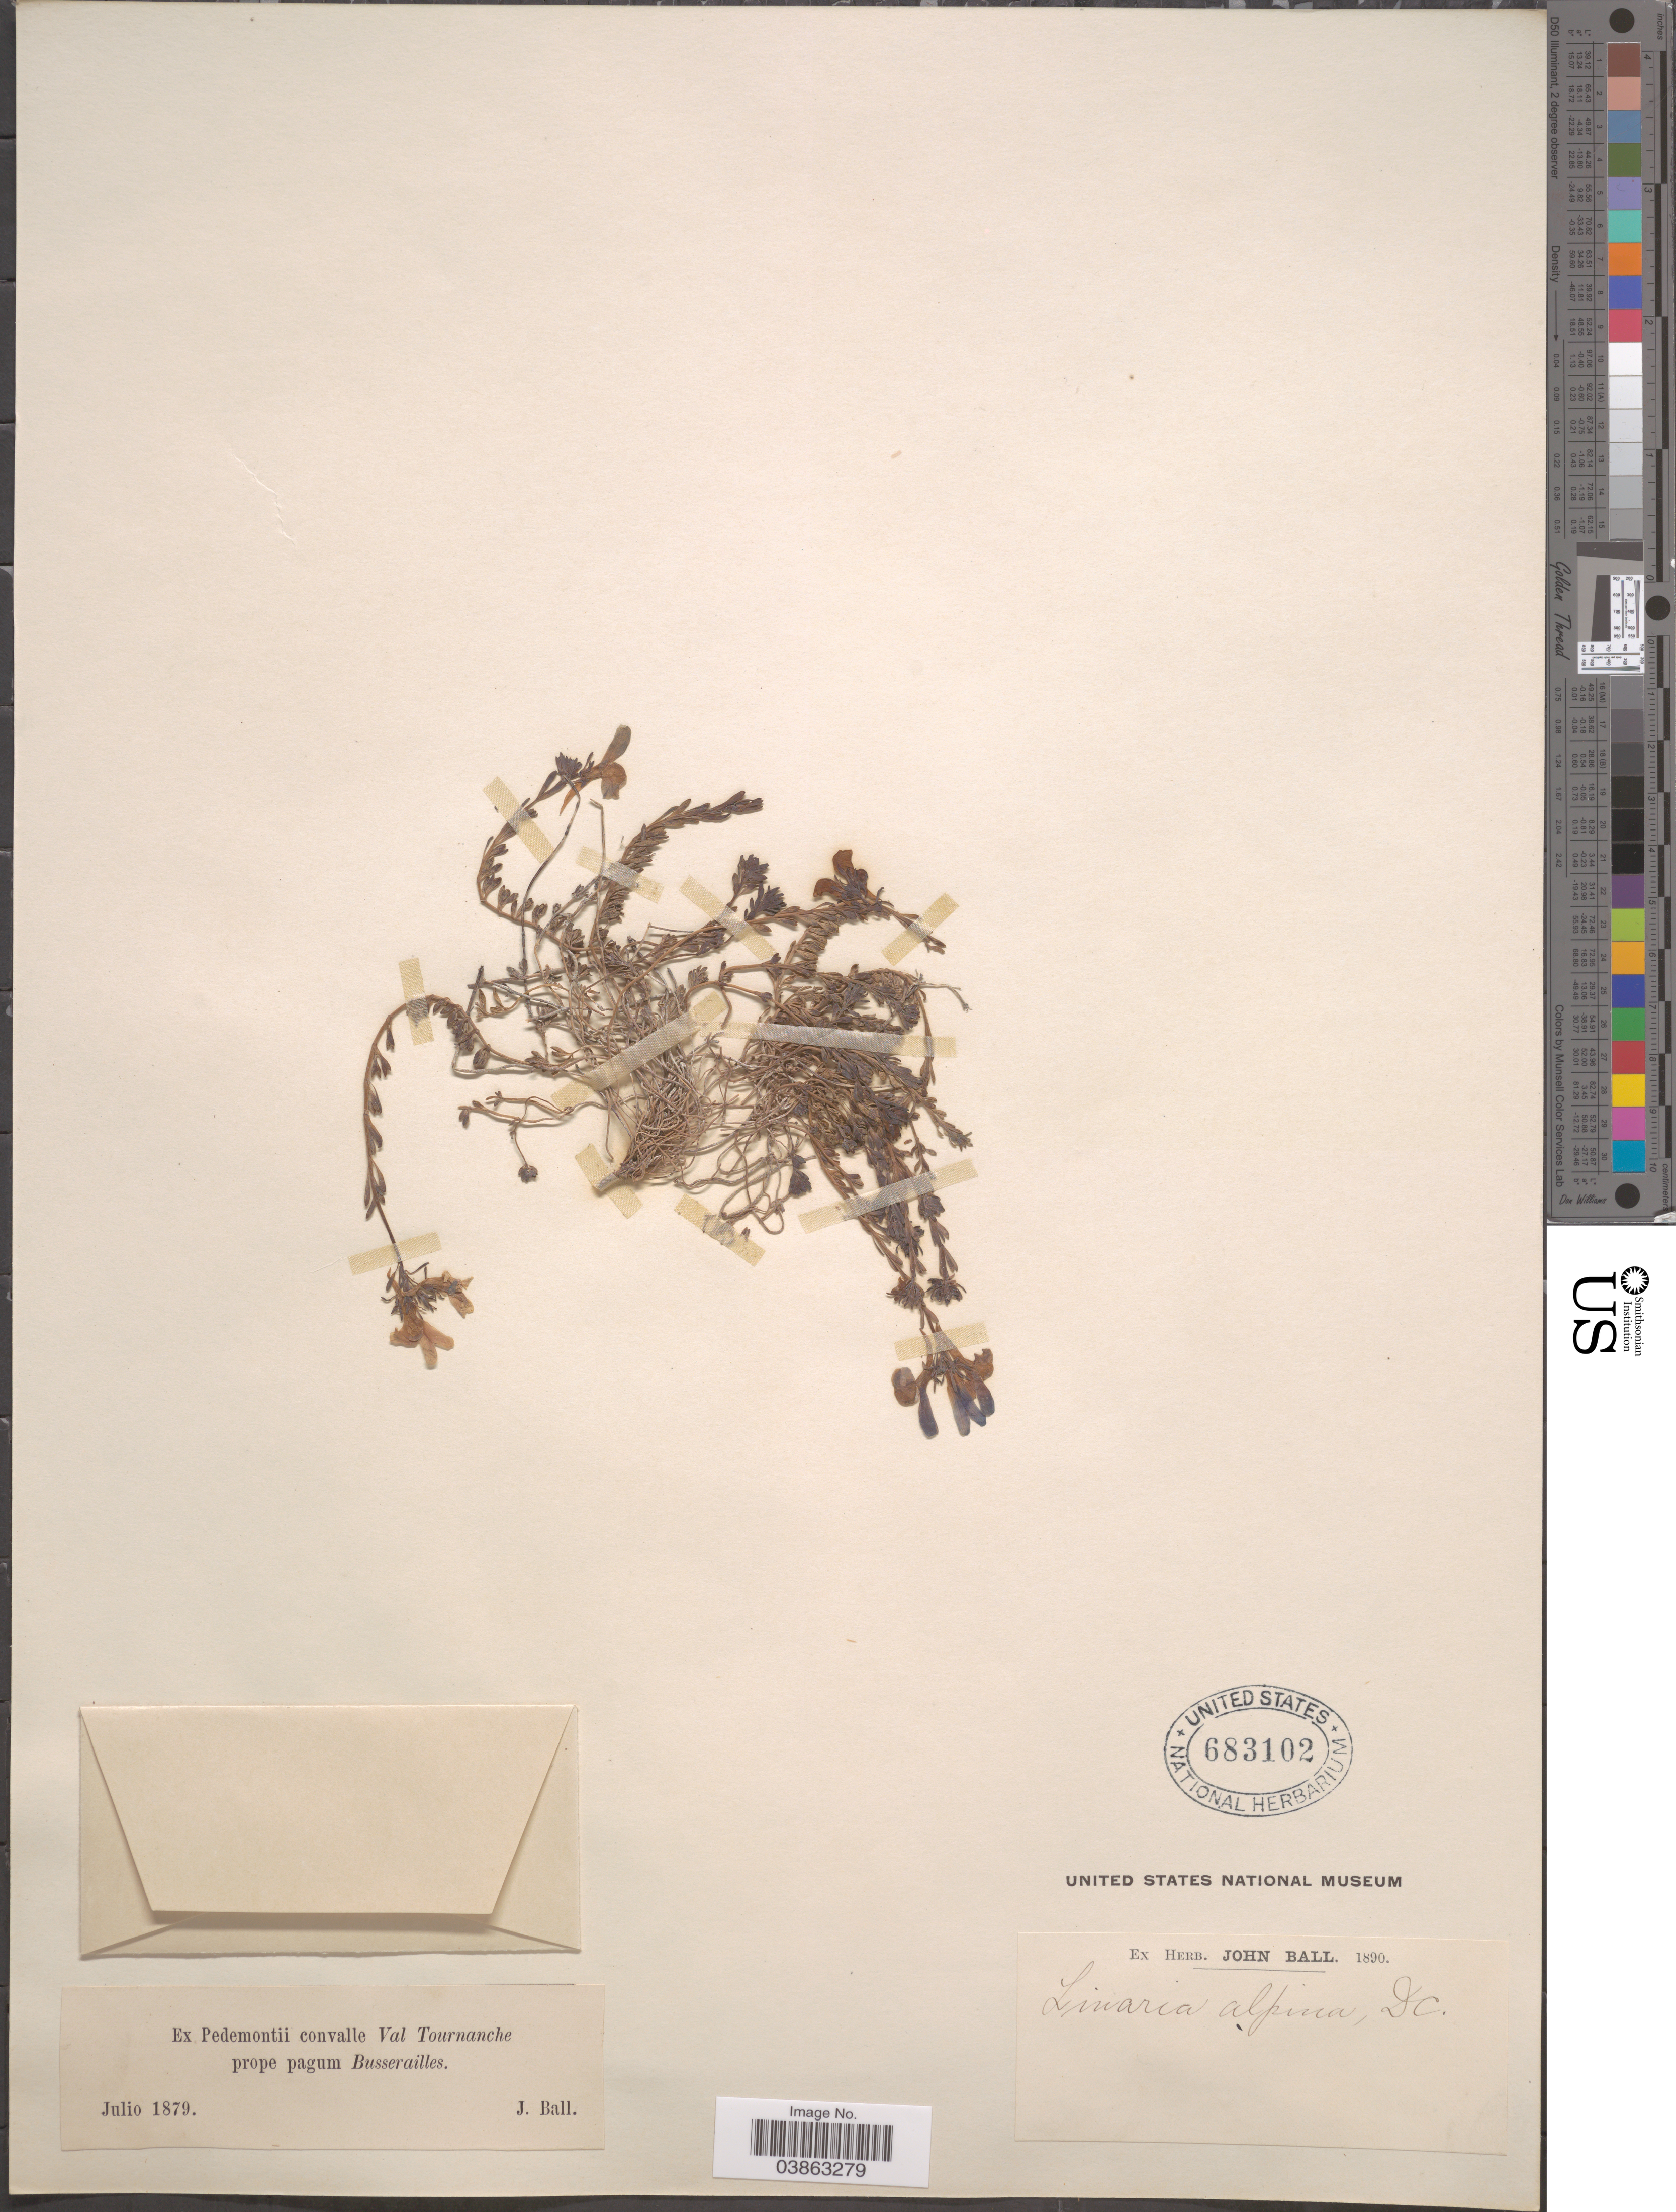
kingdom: Plantae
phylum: Tracheophyta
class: Magnoliopsida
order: Lamiales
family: Plantaginaceae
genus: Linaria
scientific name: Linaria alpina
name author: (L.) Mill.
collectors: J. Ball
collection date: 1879-07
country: Italy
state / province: Piedmont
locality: Ex Pedemontii convalle Val Tournanche prope pagum Busserailles.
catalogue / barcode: US 683102